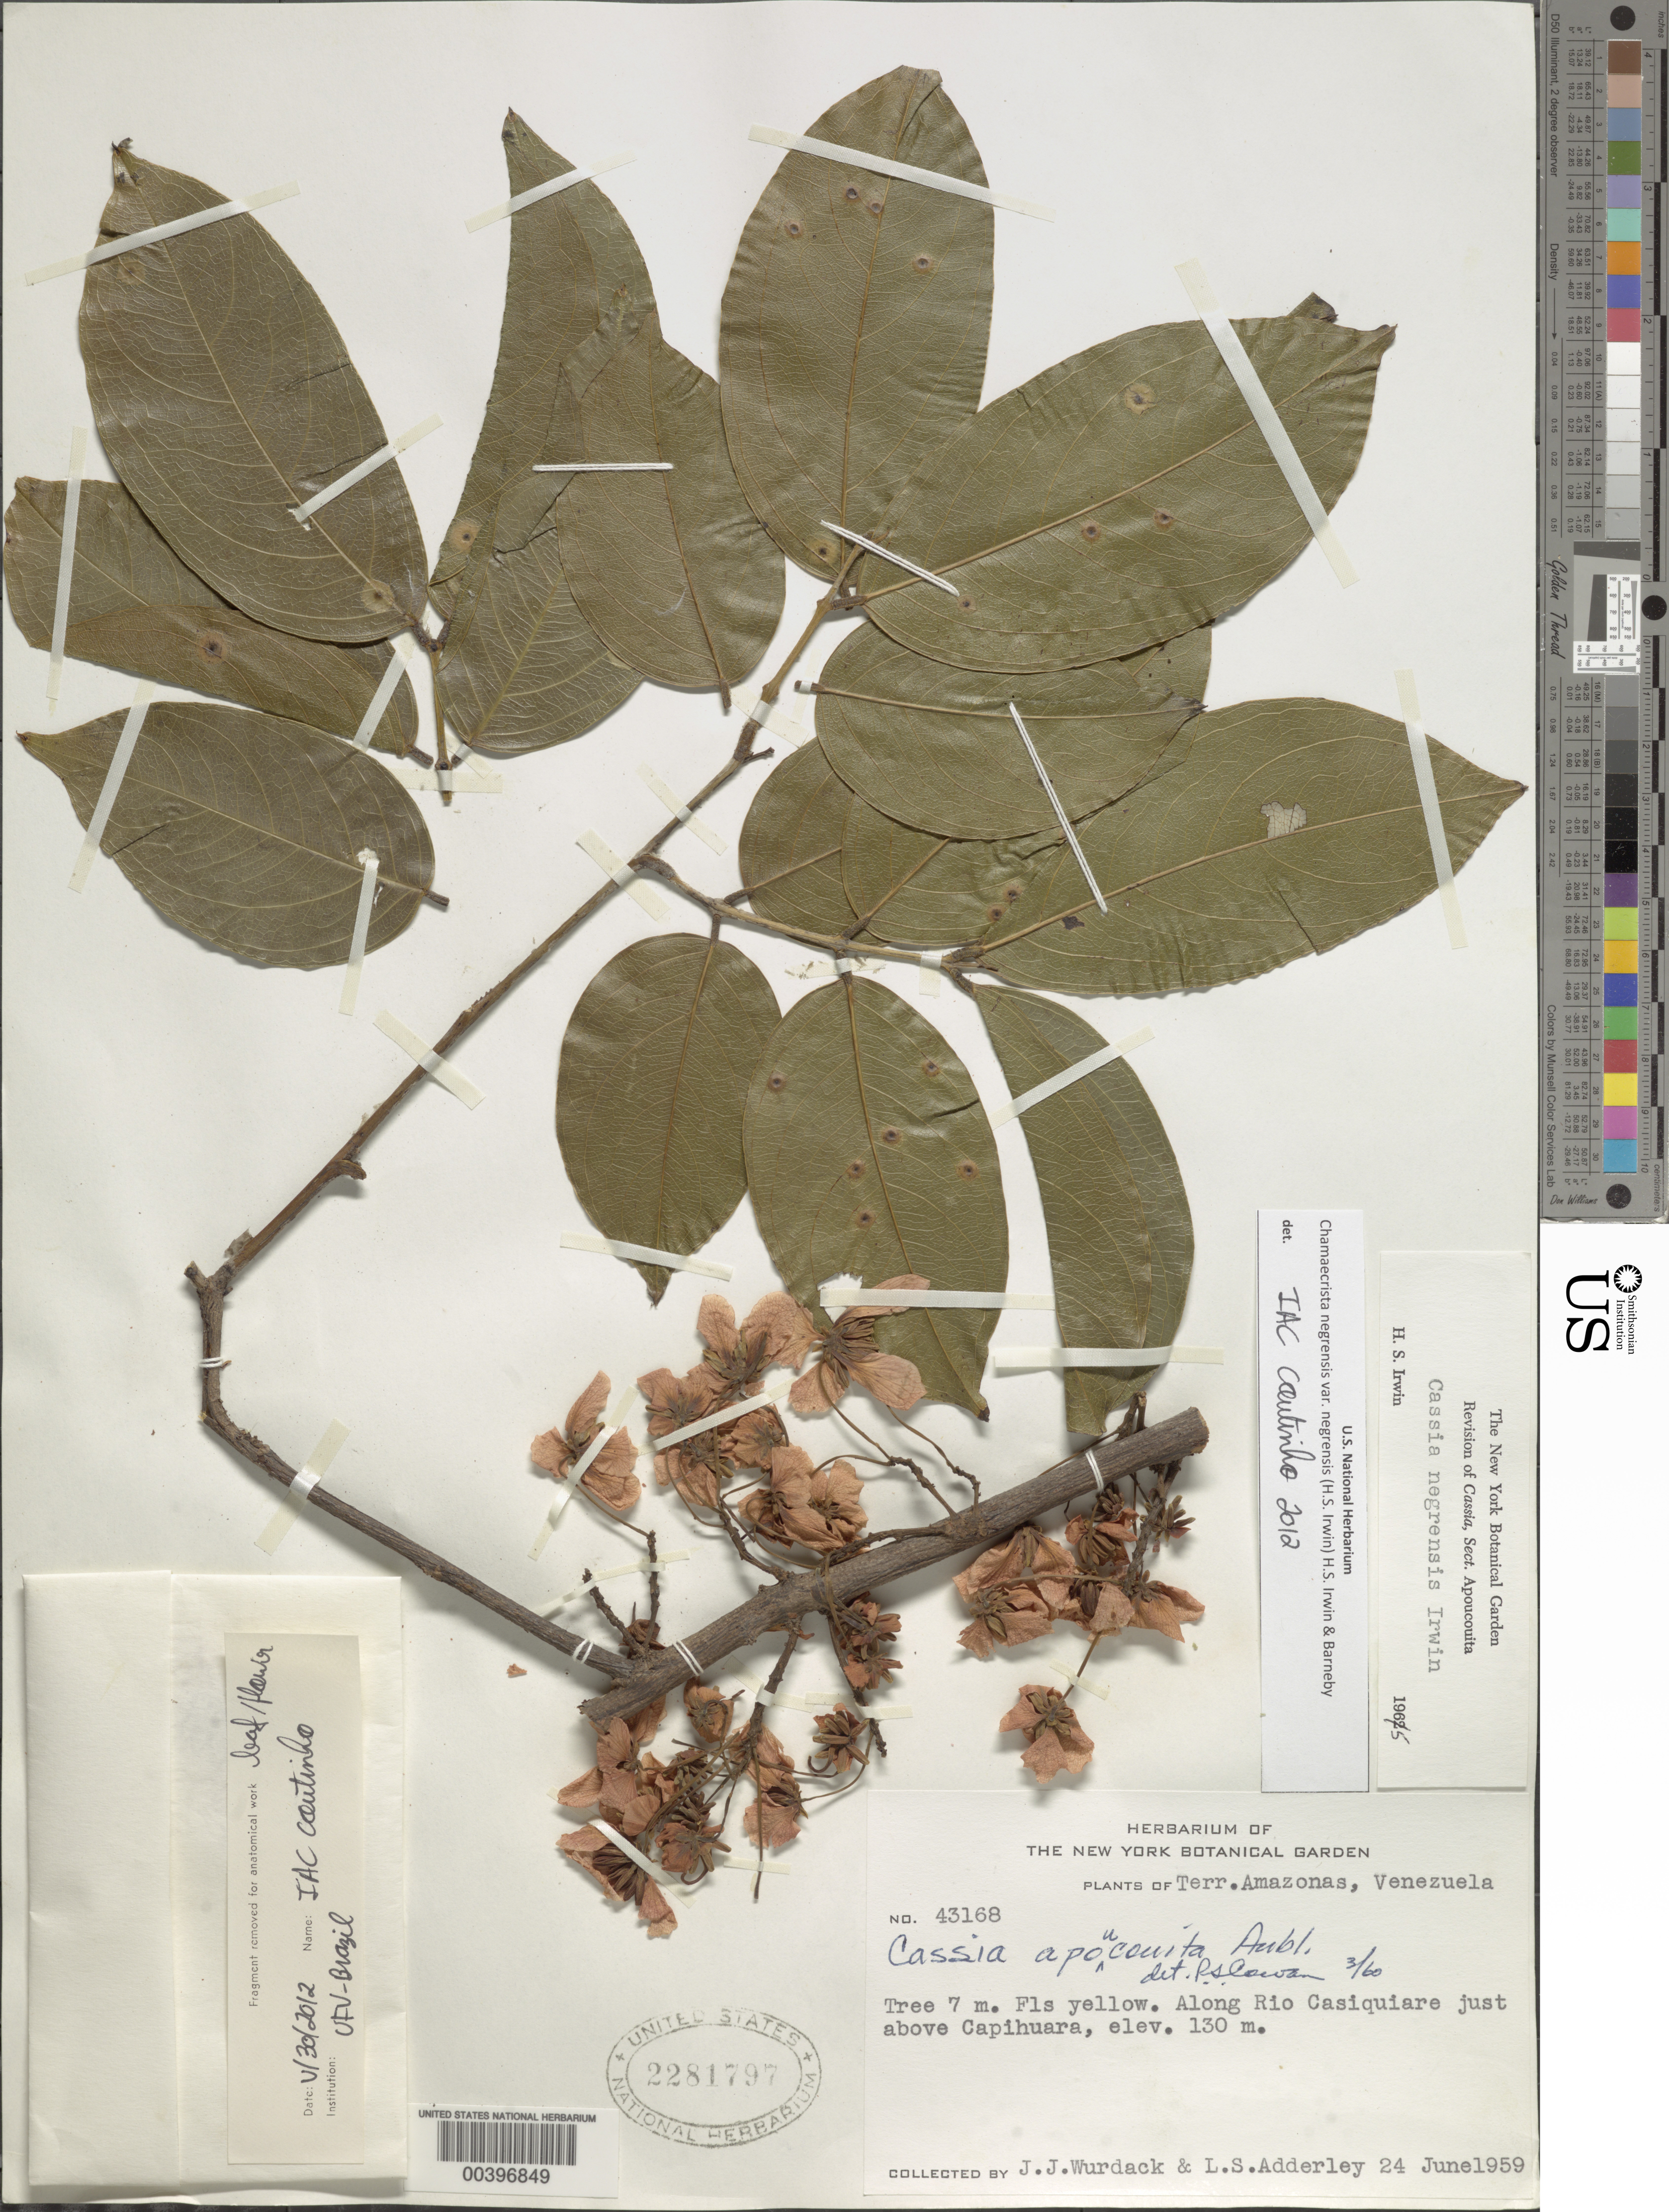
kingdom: Plantae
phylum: Tracheophyta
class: Magnoliopsida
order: Fabales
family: Fabaceae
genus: Chamaecrista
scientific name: Chamaecrista negrensis var. negrensis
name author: (H.S. Irwin) H.S. Irwin & Barneby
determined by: Coutinho, I. A. C.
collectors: J. J. Wurdack & L. S. Adderley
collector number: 43168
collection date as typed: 24 Jun 1959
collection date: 1959-06-24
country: Venezuela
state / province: Amazonas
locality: Along Casiquiare just above Capihuara; Rio Orinoco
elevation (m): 130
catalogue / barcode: US 2281797